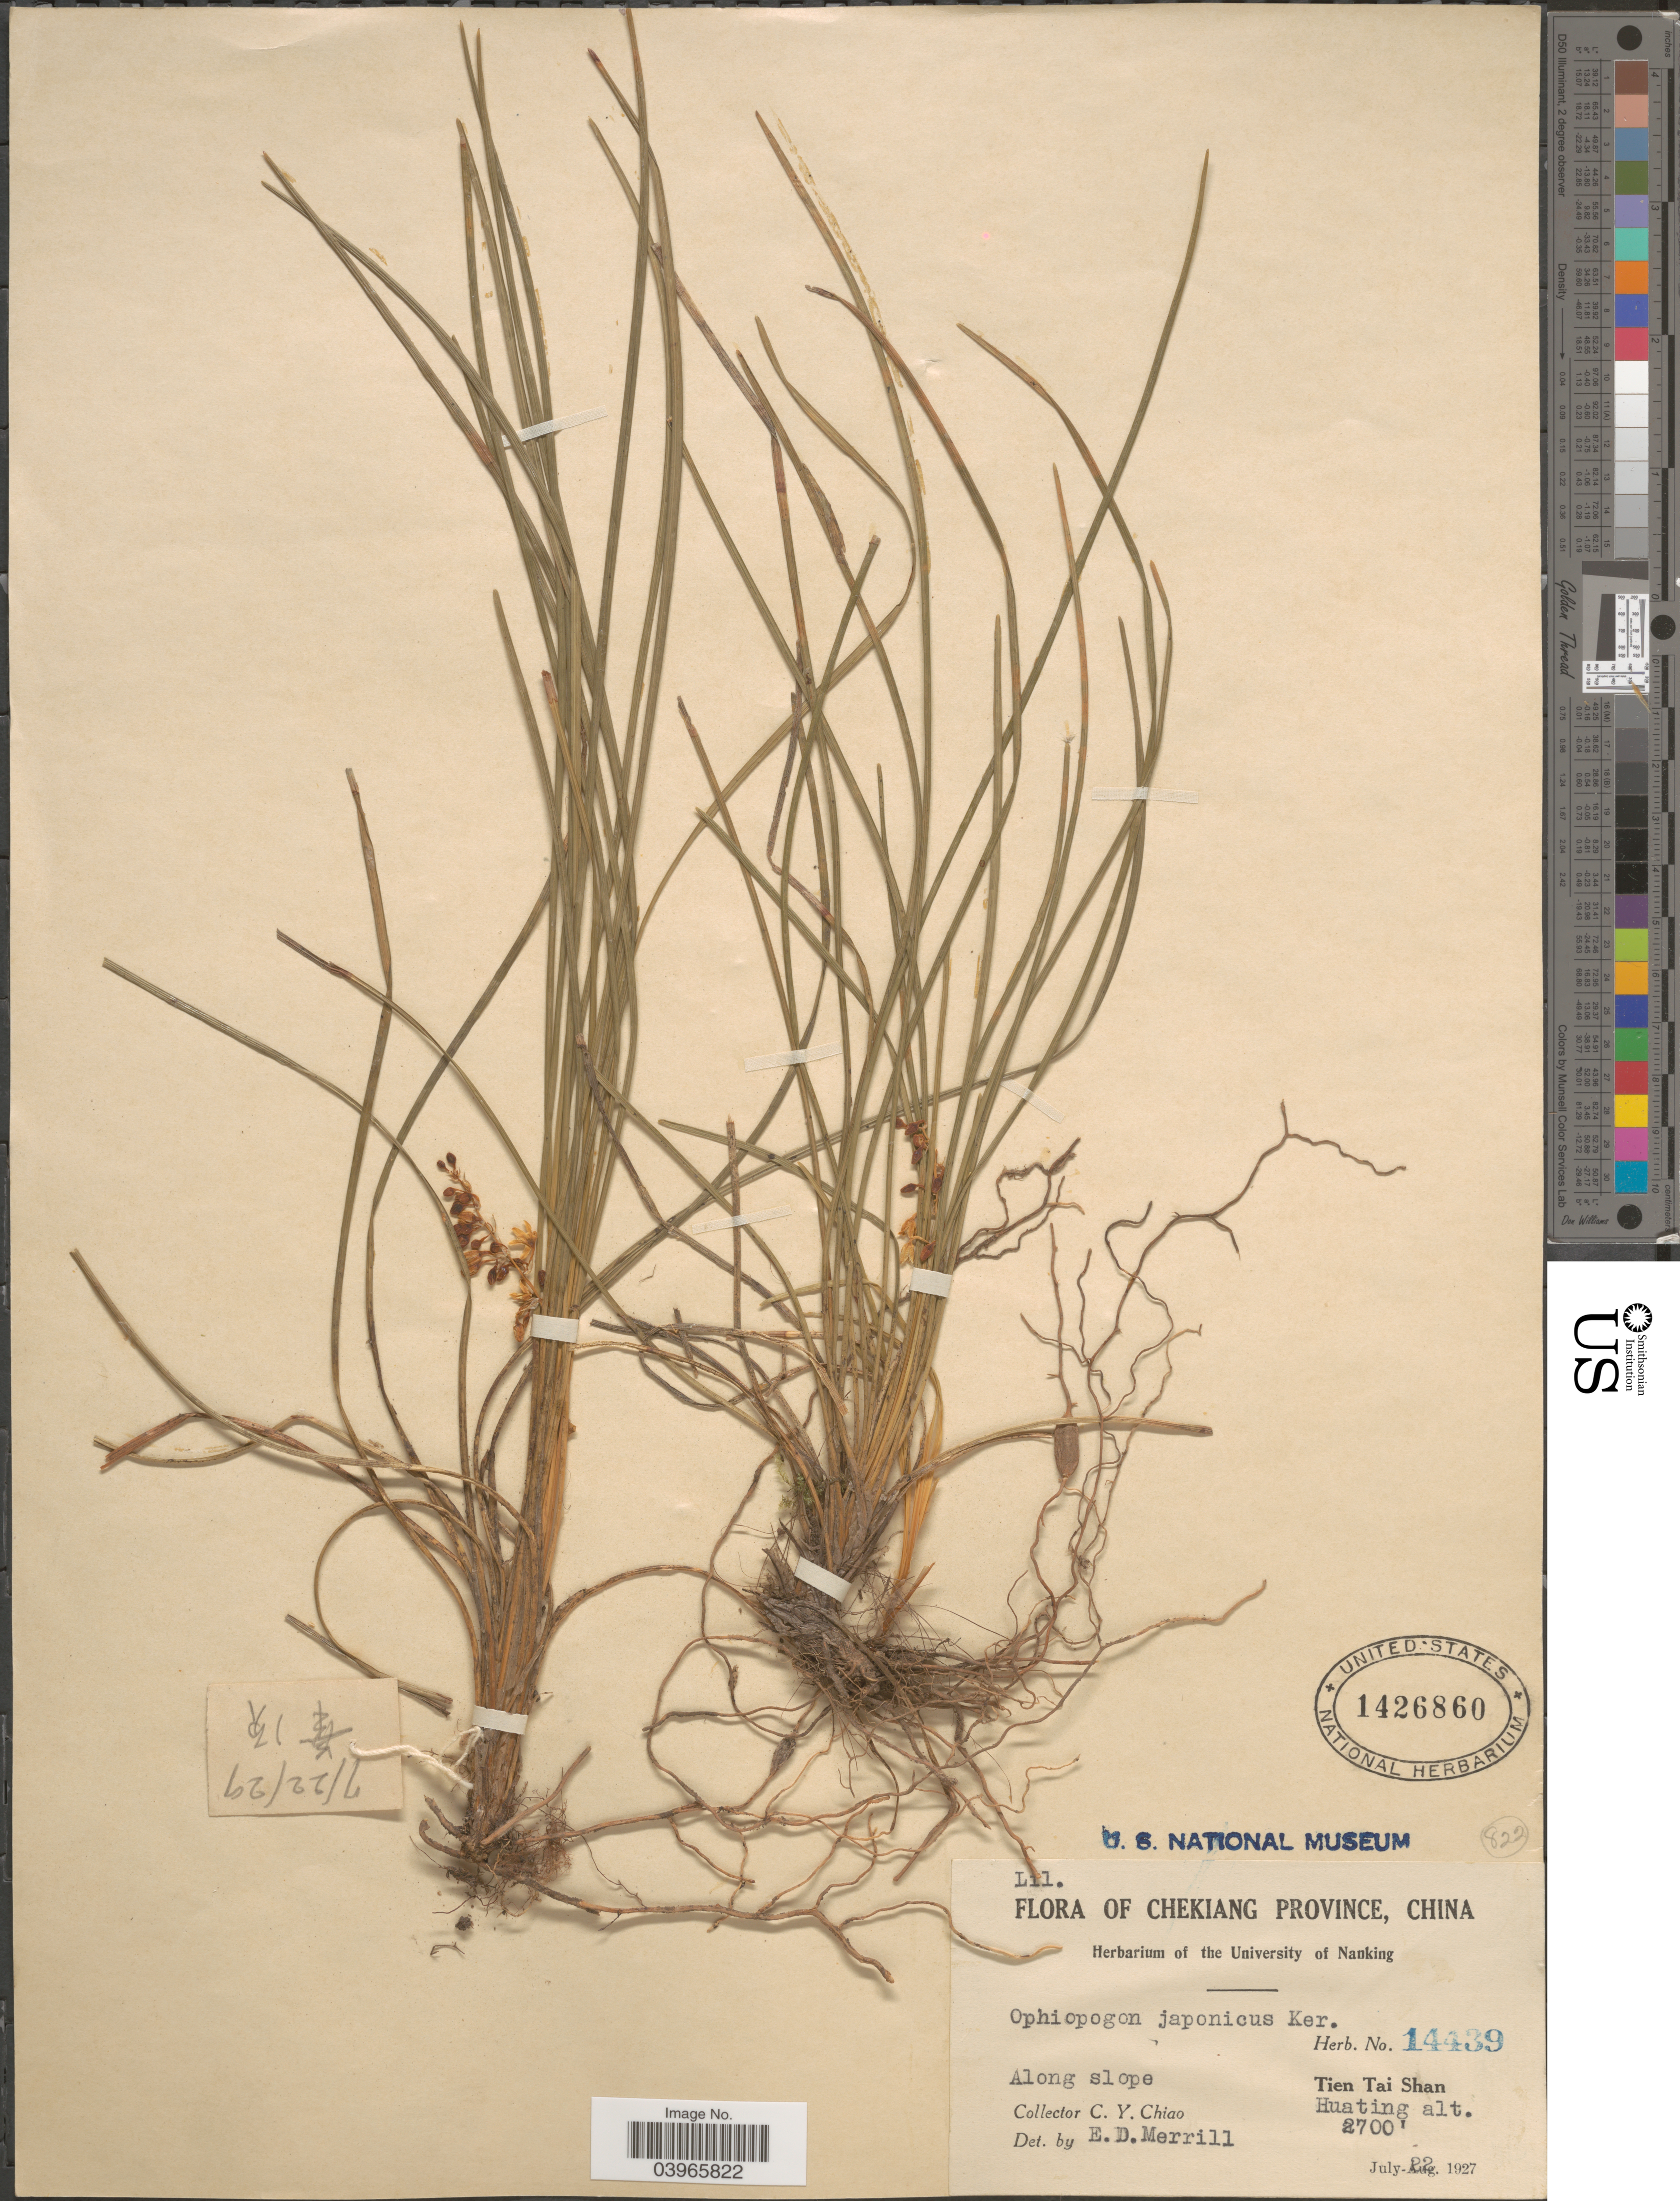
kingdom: Plantae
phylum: Tracheophyta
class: Liliopsida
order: Asparagales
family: Asparagaceae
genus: Ophiopogon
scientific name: Ophiopogon japonicus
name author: (L. f.) Ker Gawl.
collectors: C. Y. Chiao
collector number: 14439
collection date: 1927-07-22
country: China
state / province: Zhejiang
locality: Chekiang Province. Tien Tai Shan. Huating.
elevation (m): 823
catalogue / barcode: US 1426860